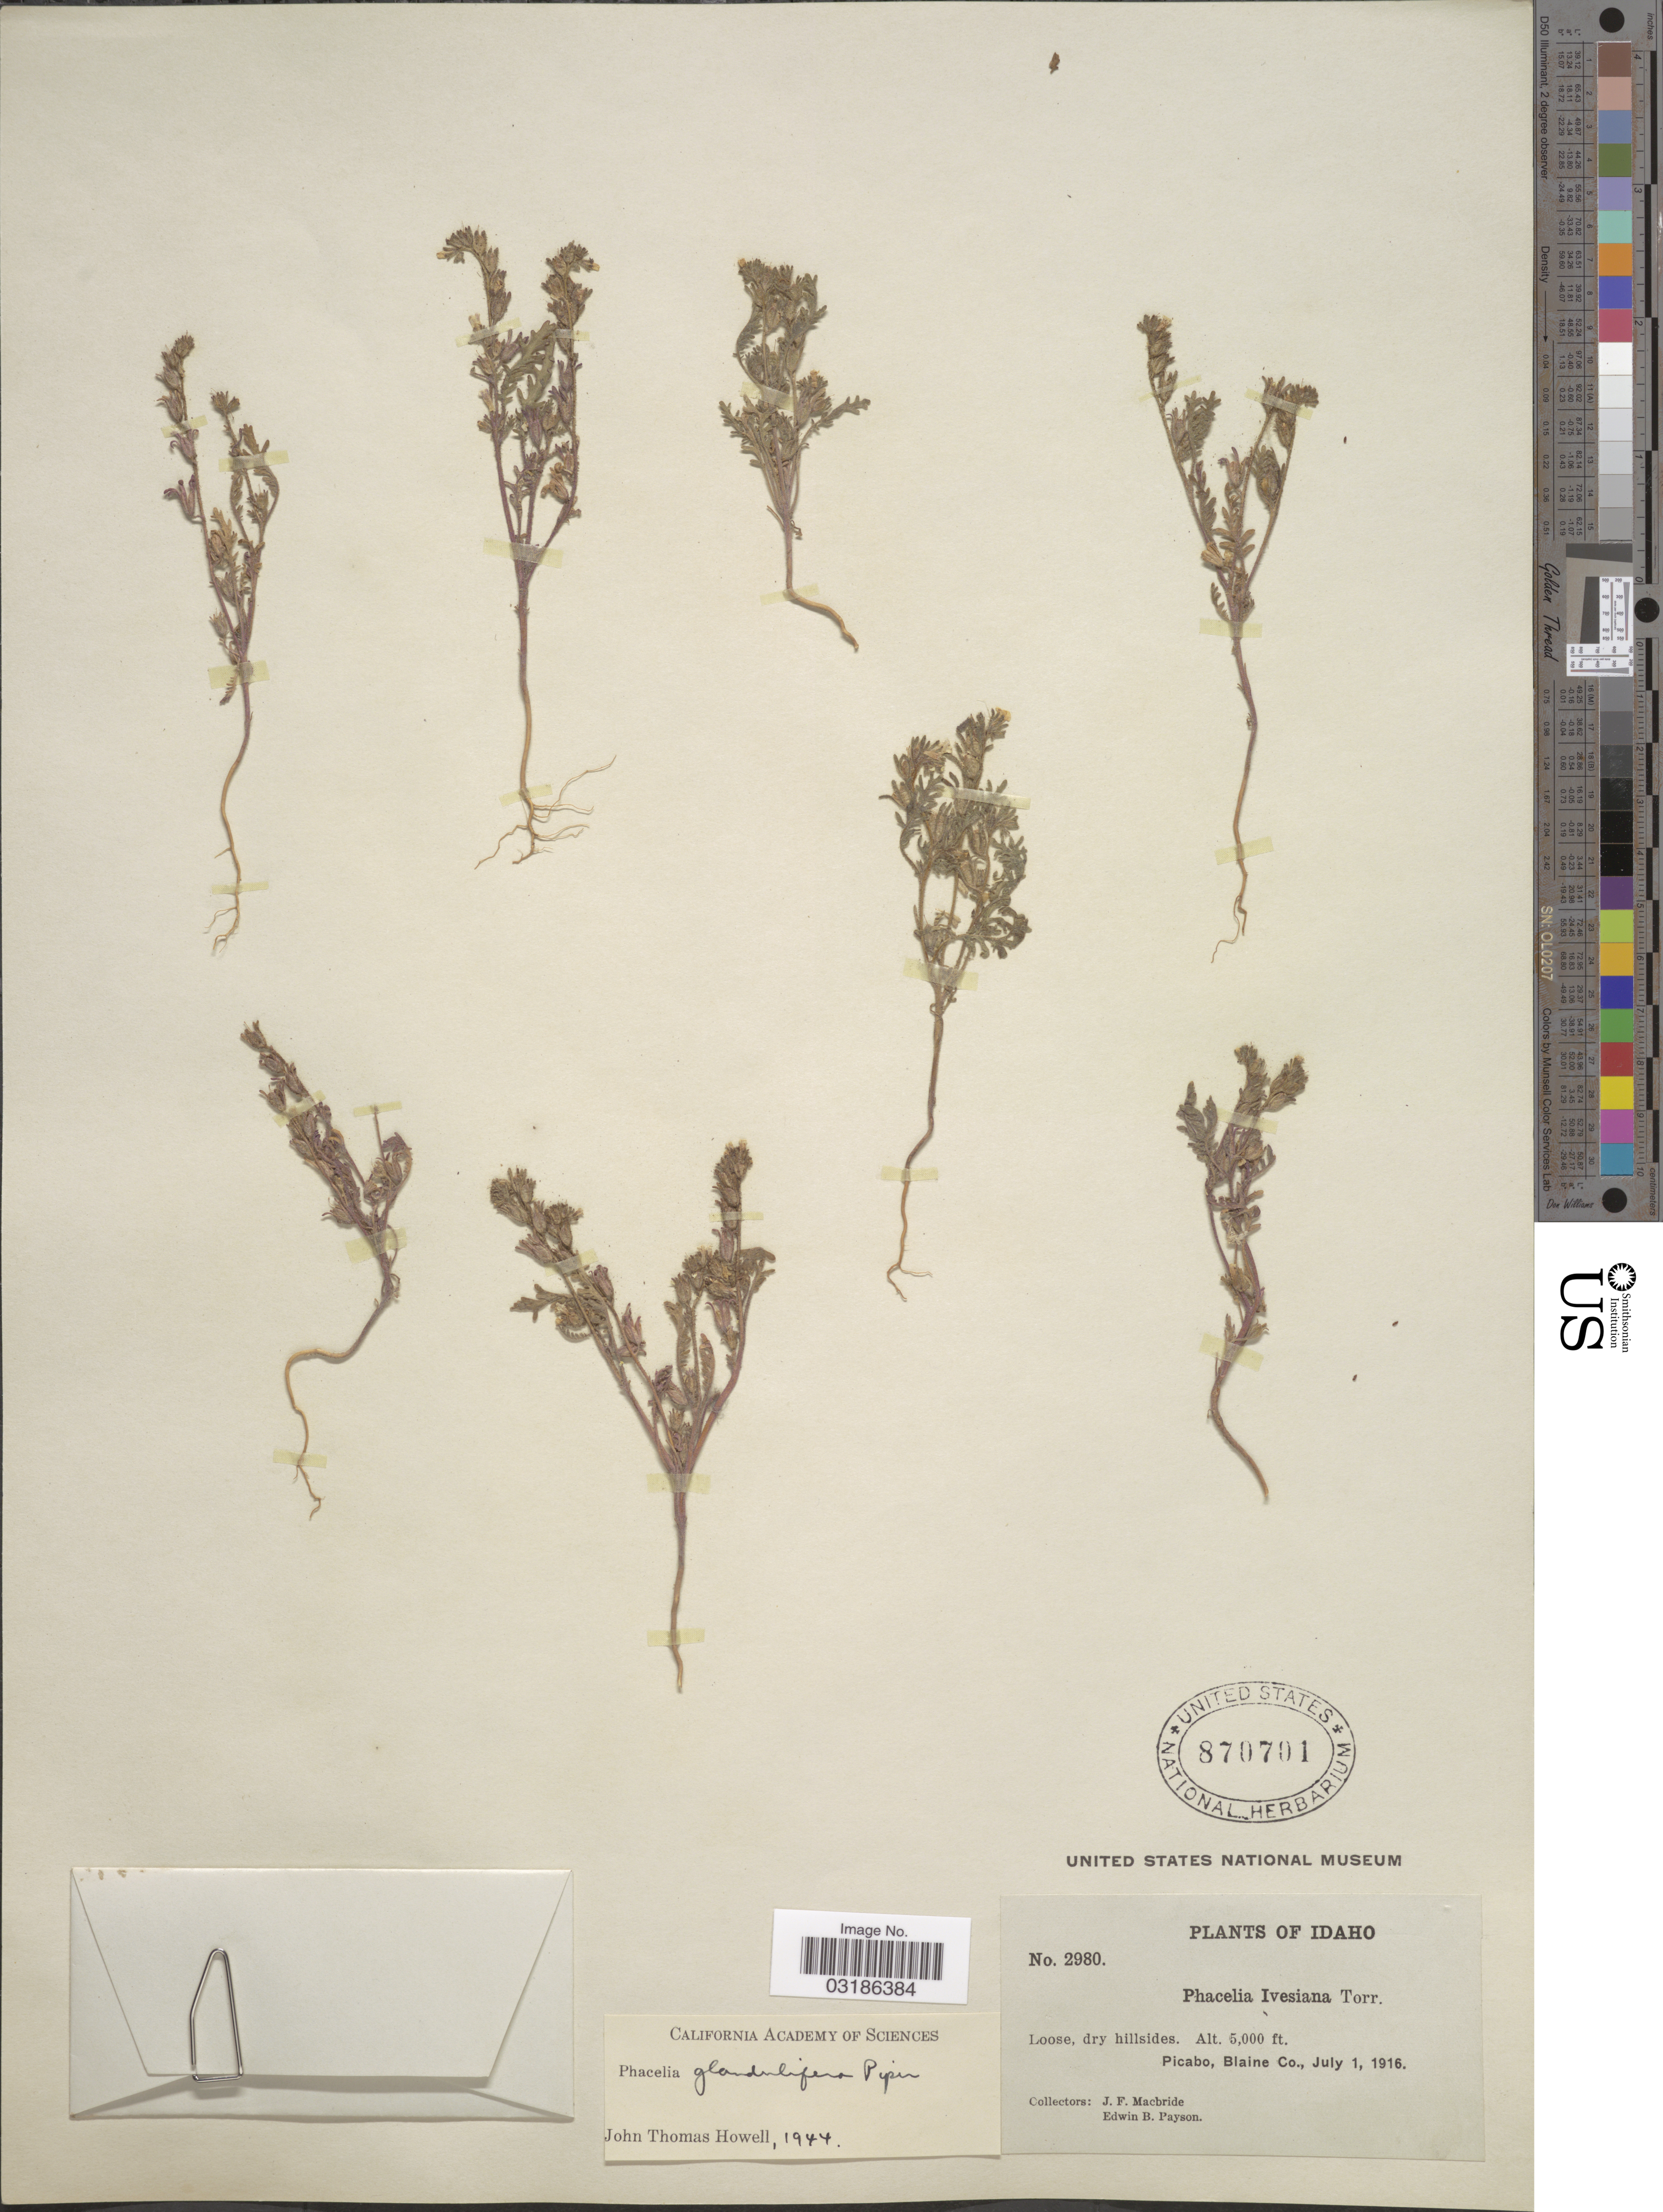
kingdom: Plantae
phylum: Tracheophyta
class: Magnoliopsida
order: Boraginales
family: Hydrophyllaceae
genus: Phacelia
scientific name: Phacelia glandulifera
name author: Piper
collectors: J. F. Macbride & E. B. Payson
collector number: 2980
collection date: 1916-07-01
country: United States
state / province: Idaho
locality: Loose, dry hillsides. Picabo, Blaine Co.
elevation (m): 1524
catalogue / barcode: US 870701